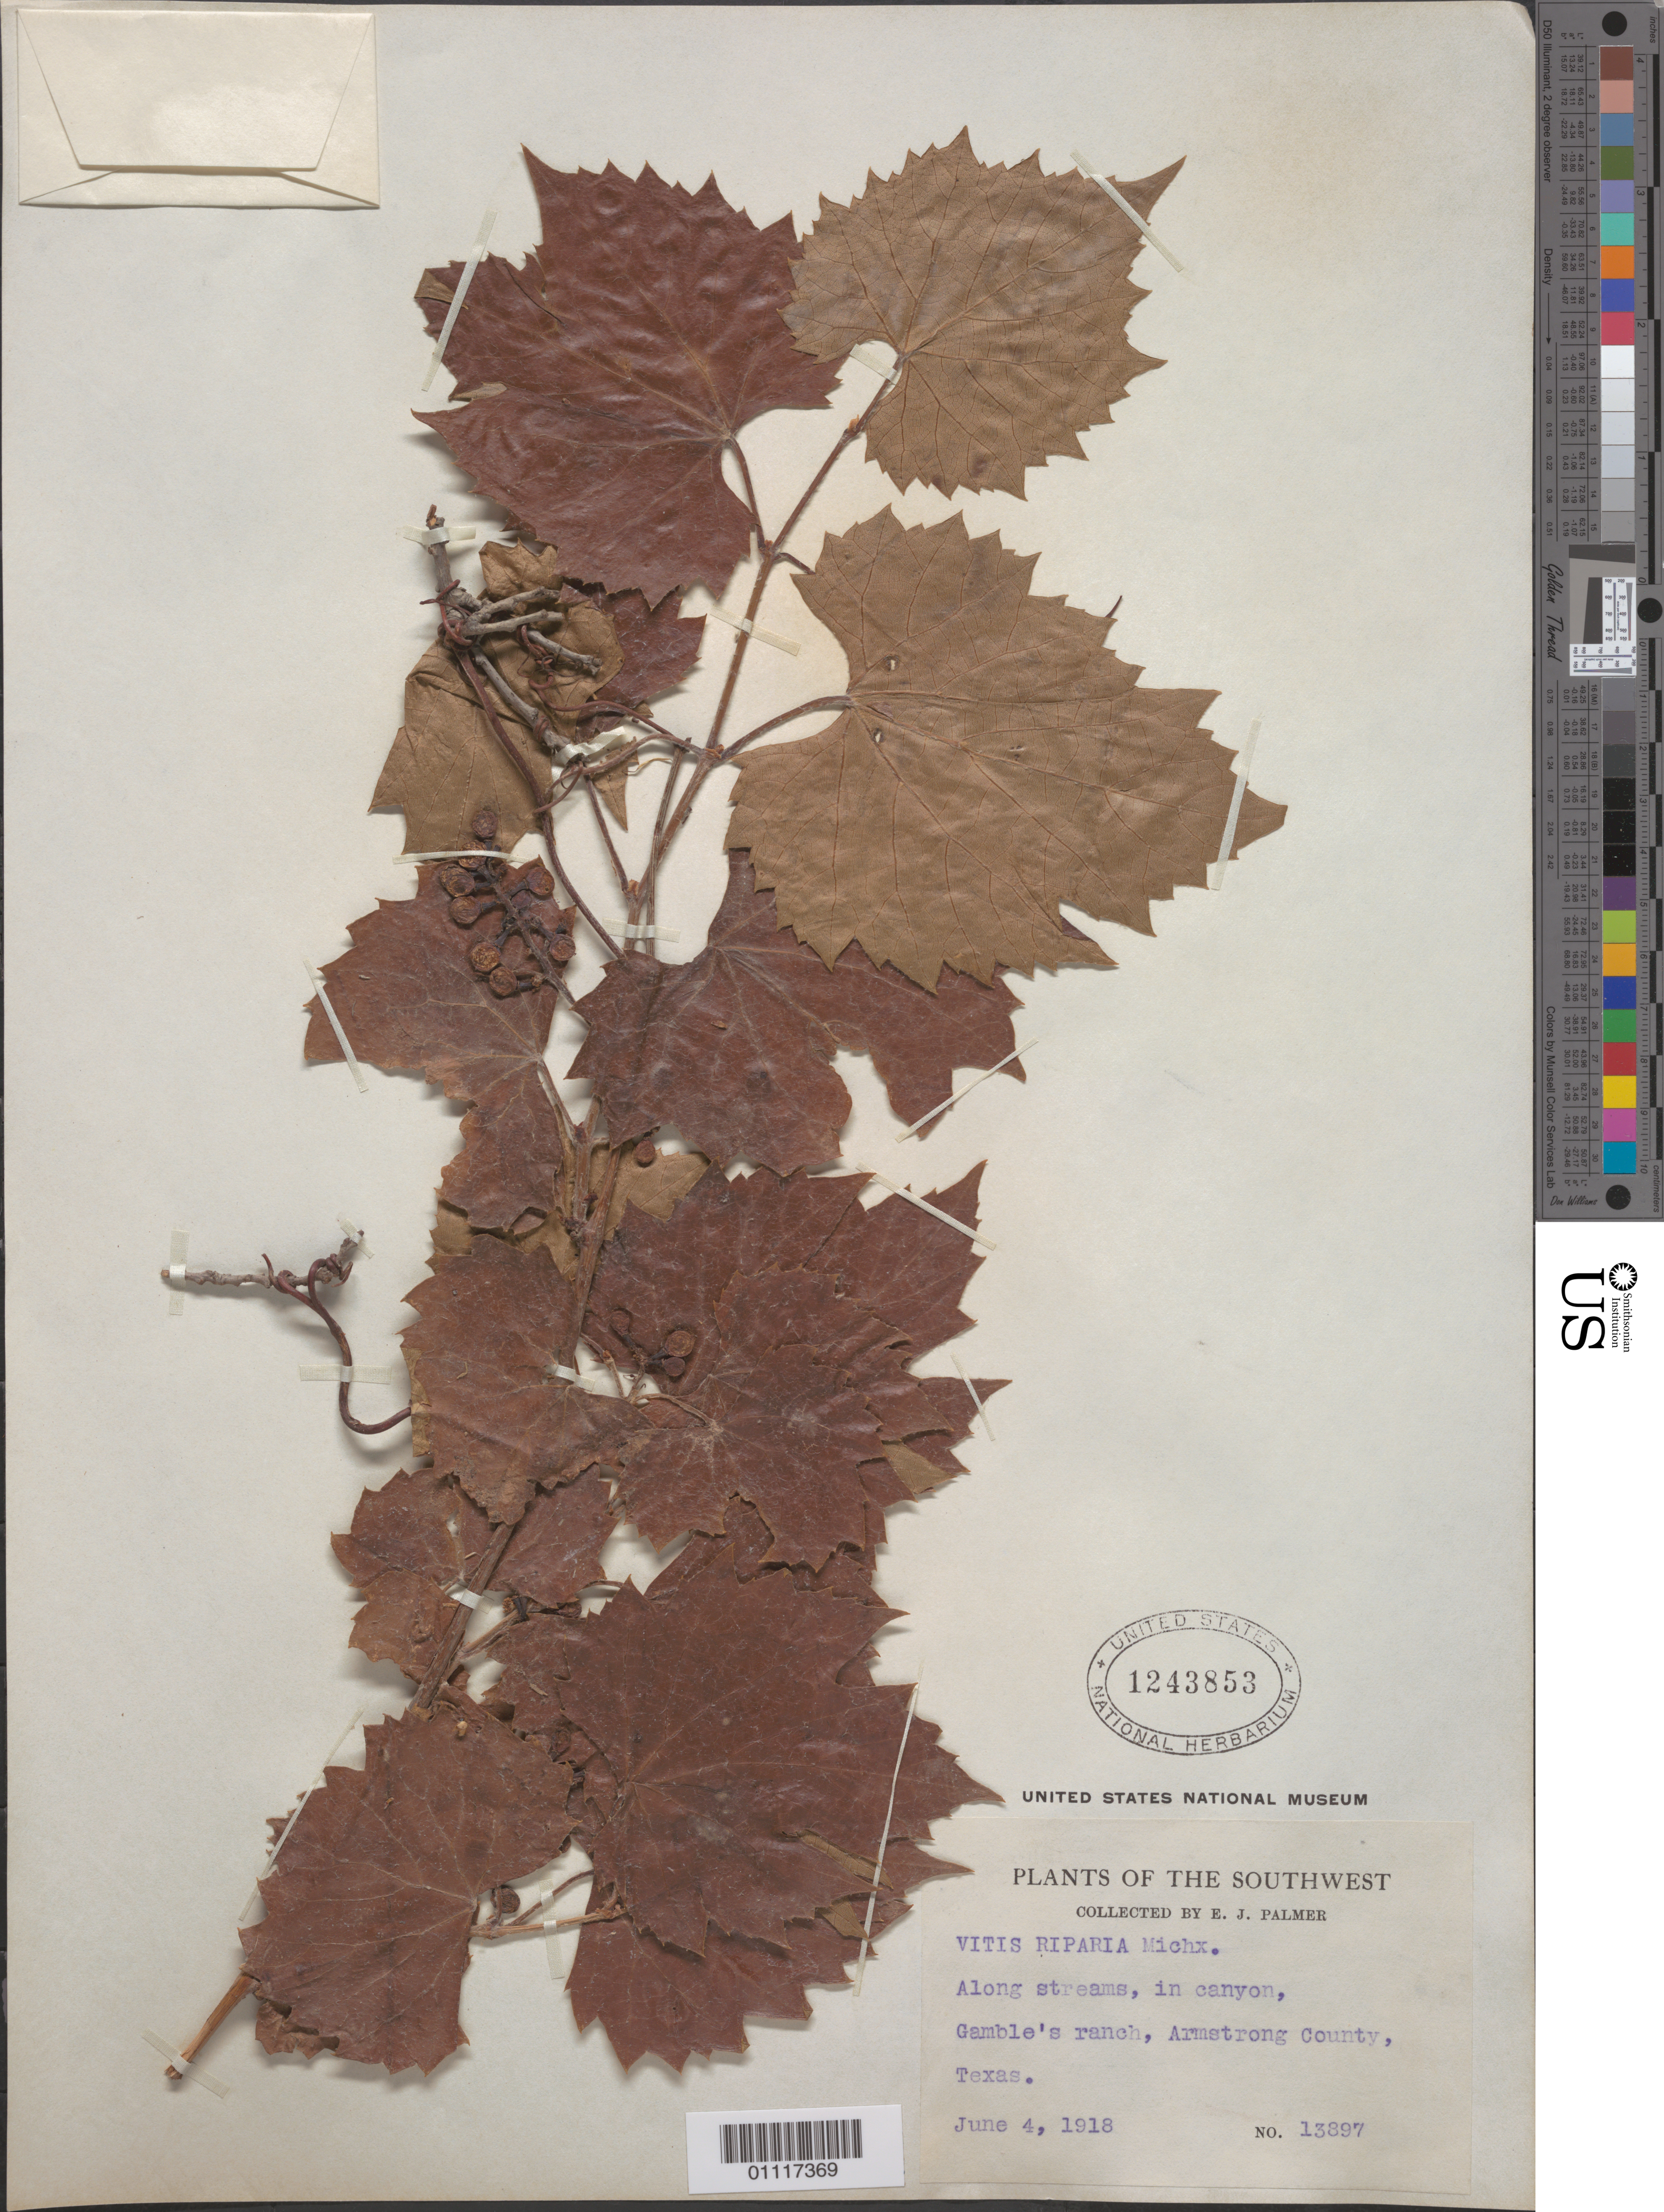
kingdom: Plantae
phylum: Tracheophyta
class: Magnoliopsida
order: Vitales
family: Vitaceae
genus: Vitis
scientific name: Vitis riparia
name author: Michx.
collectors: E. J. Palmer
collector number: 13897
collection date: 1918-06-04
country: United States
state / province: Texas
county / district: Armstrong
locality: Along streams, in canyon, Gamble's ranch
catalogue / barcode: US 1243853